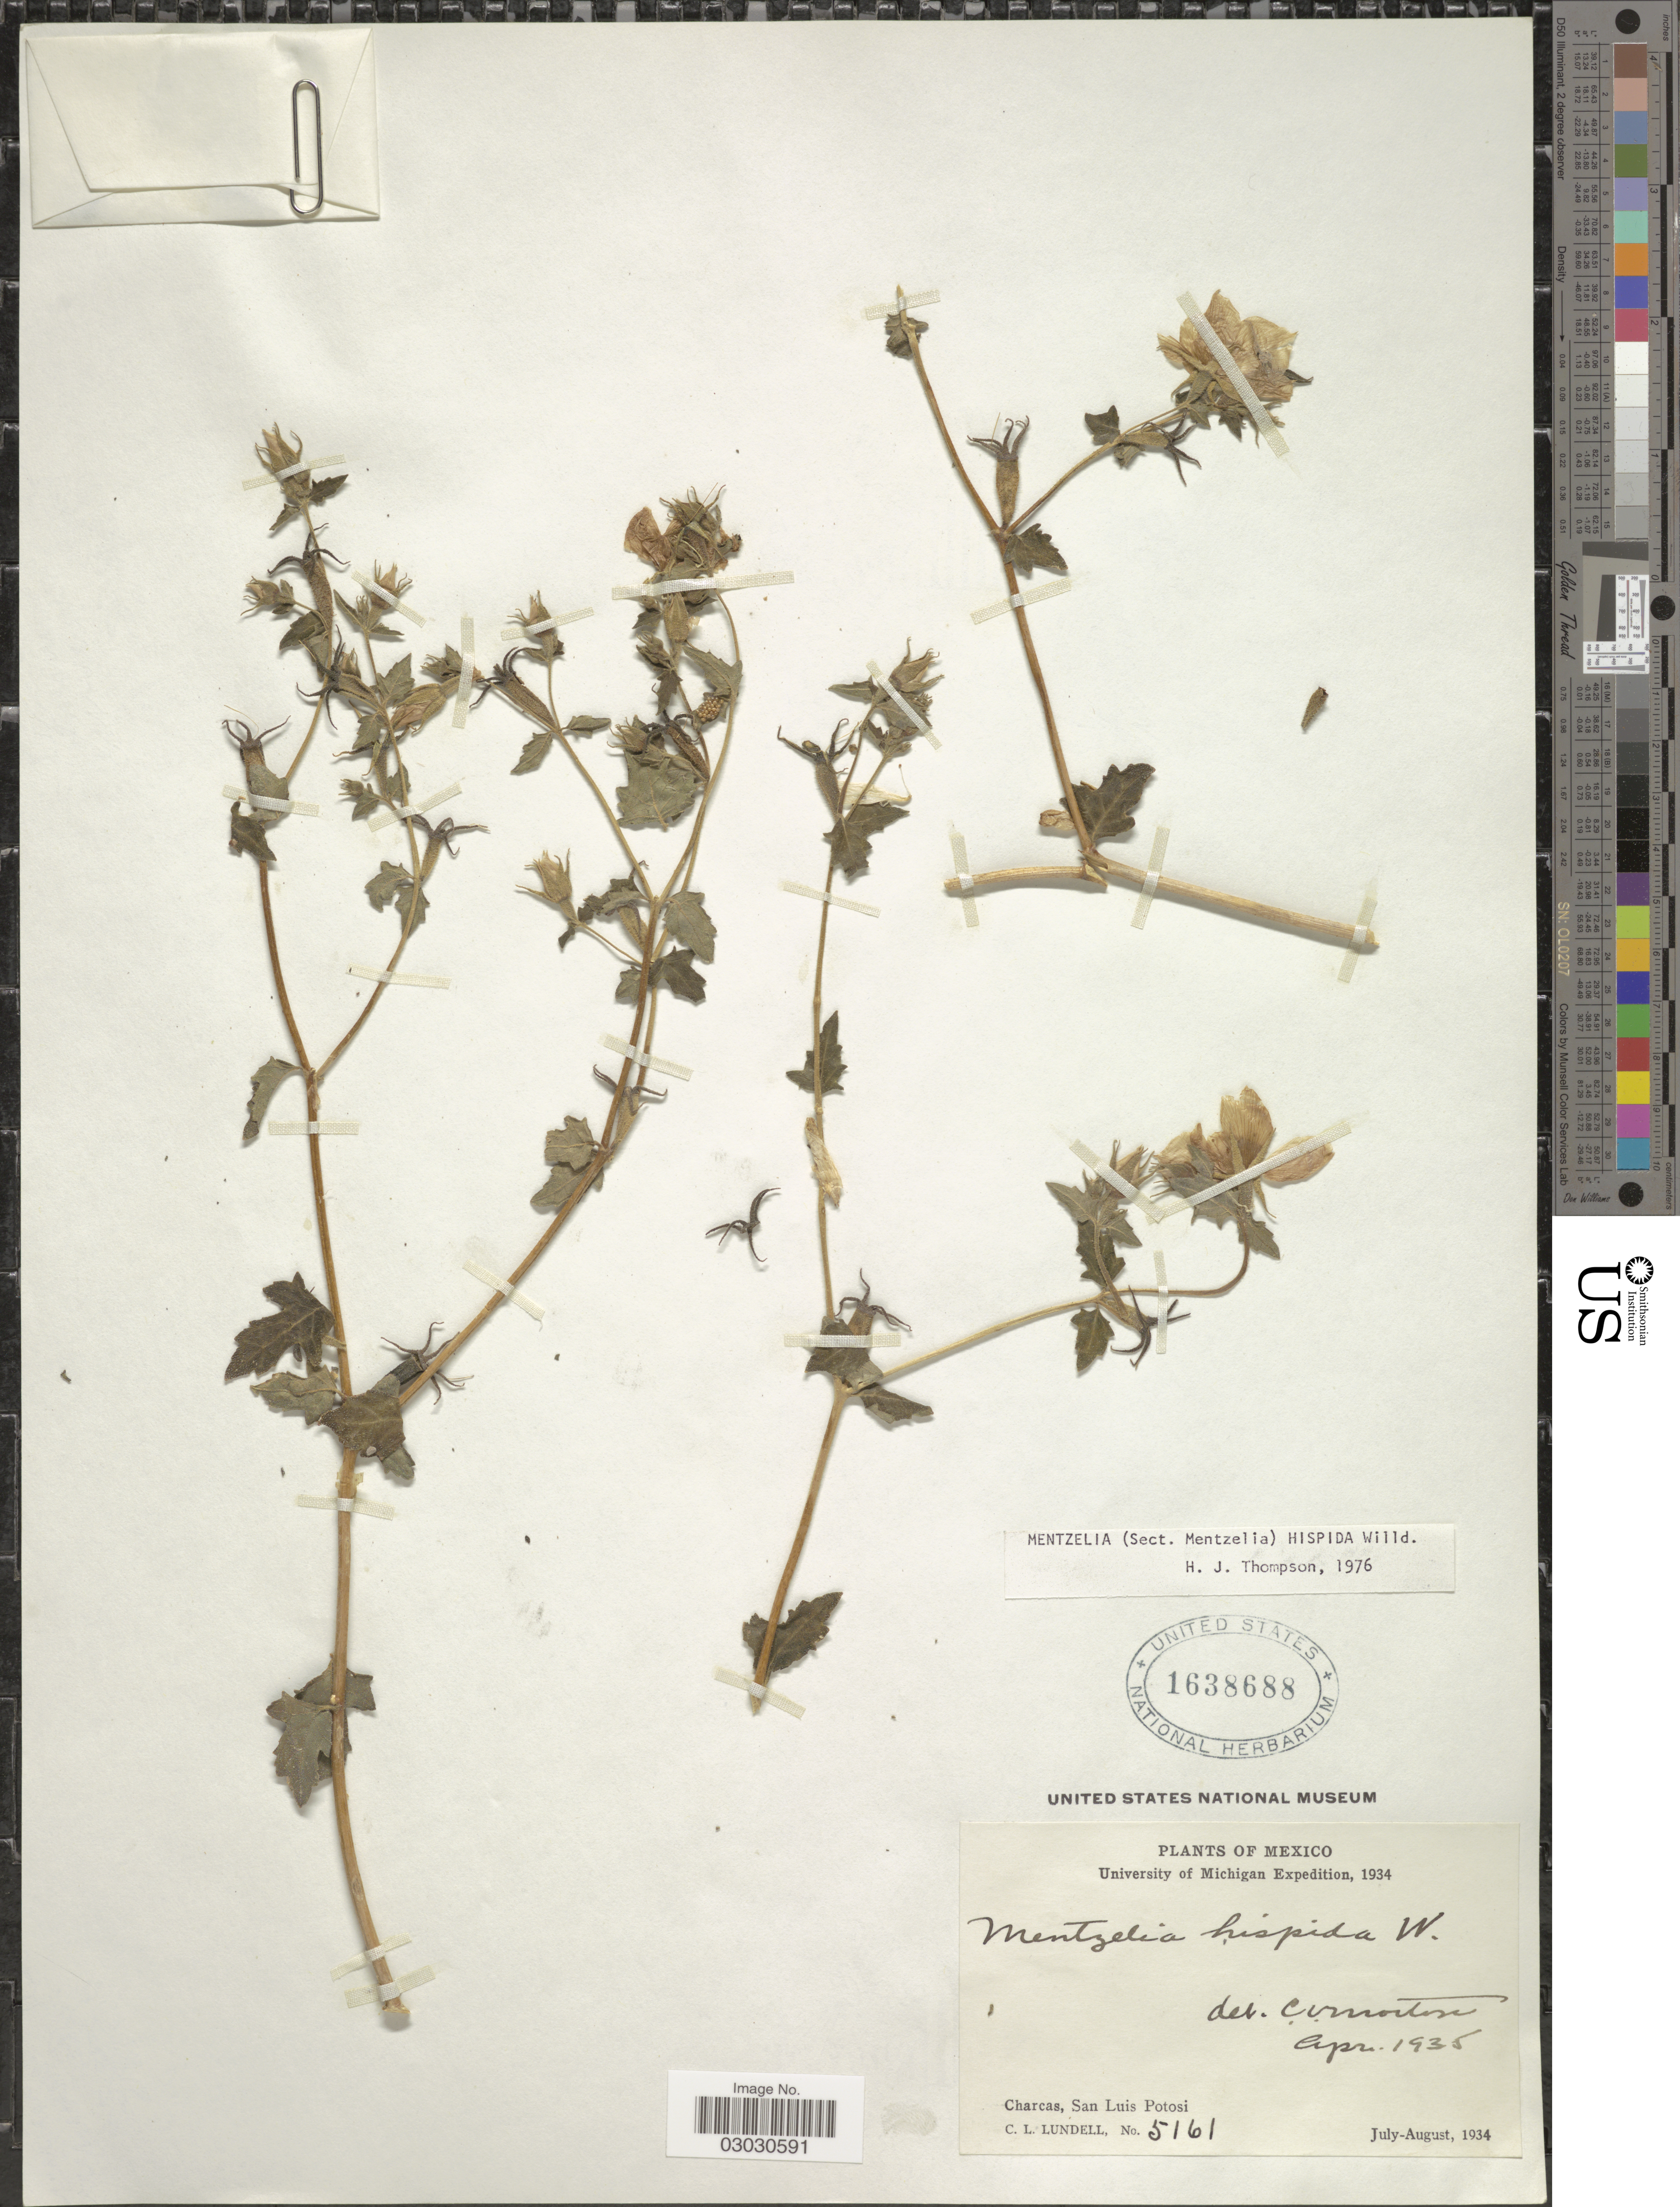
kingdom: Plantae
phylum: Tracheophyta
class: Magnoliopsida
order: Cornales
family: Loasaceae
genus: Mentzelia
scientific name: Mentzelia hispida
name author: Willd.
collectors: C. L. Lundell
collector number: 5161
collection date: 1934-07/1934-08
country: Mexico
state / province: San Luis Potosí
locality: Charcas, San Luis Potosi.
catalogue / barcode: US 1638688